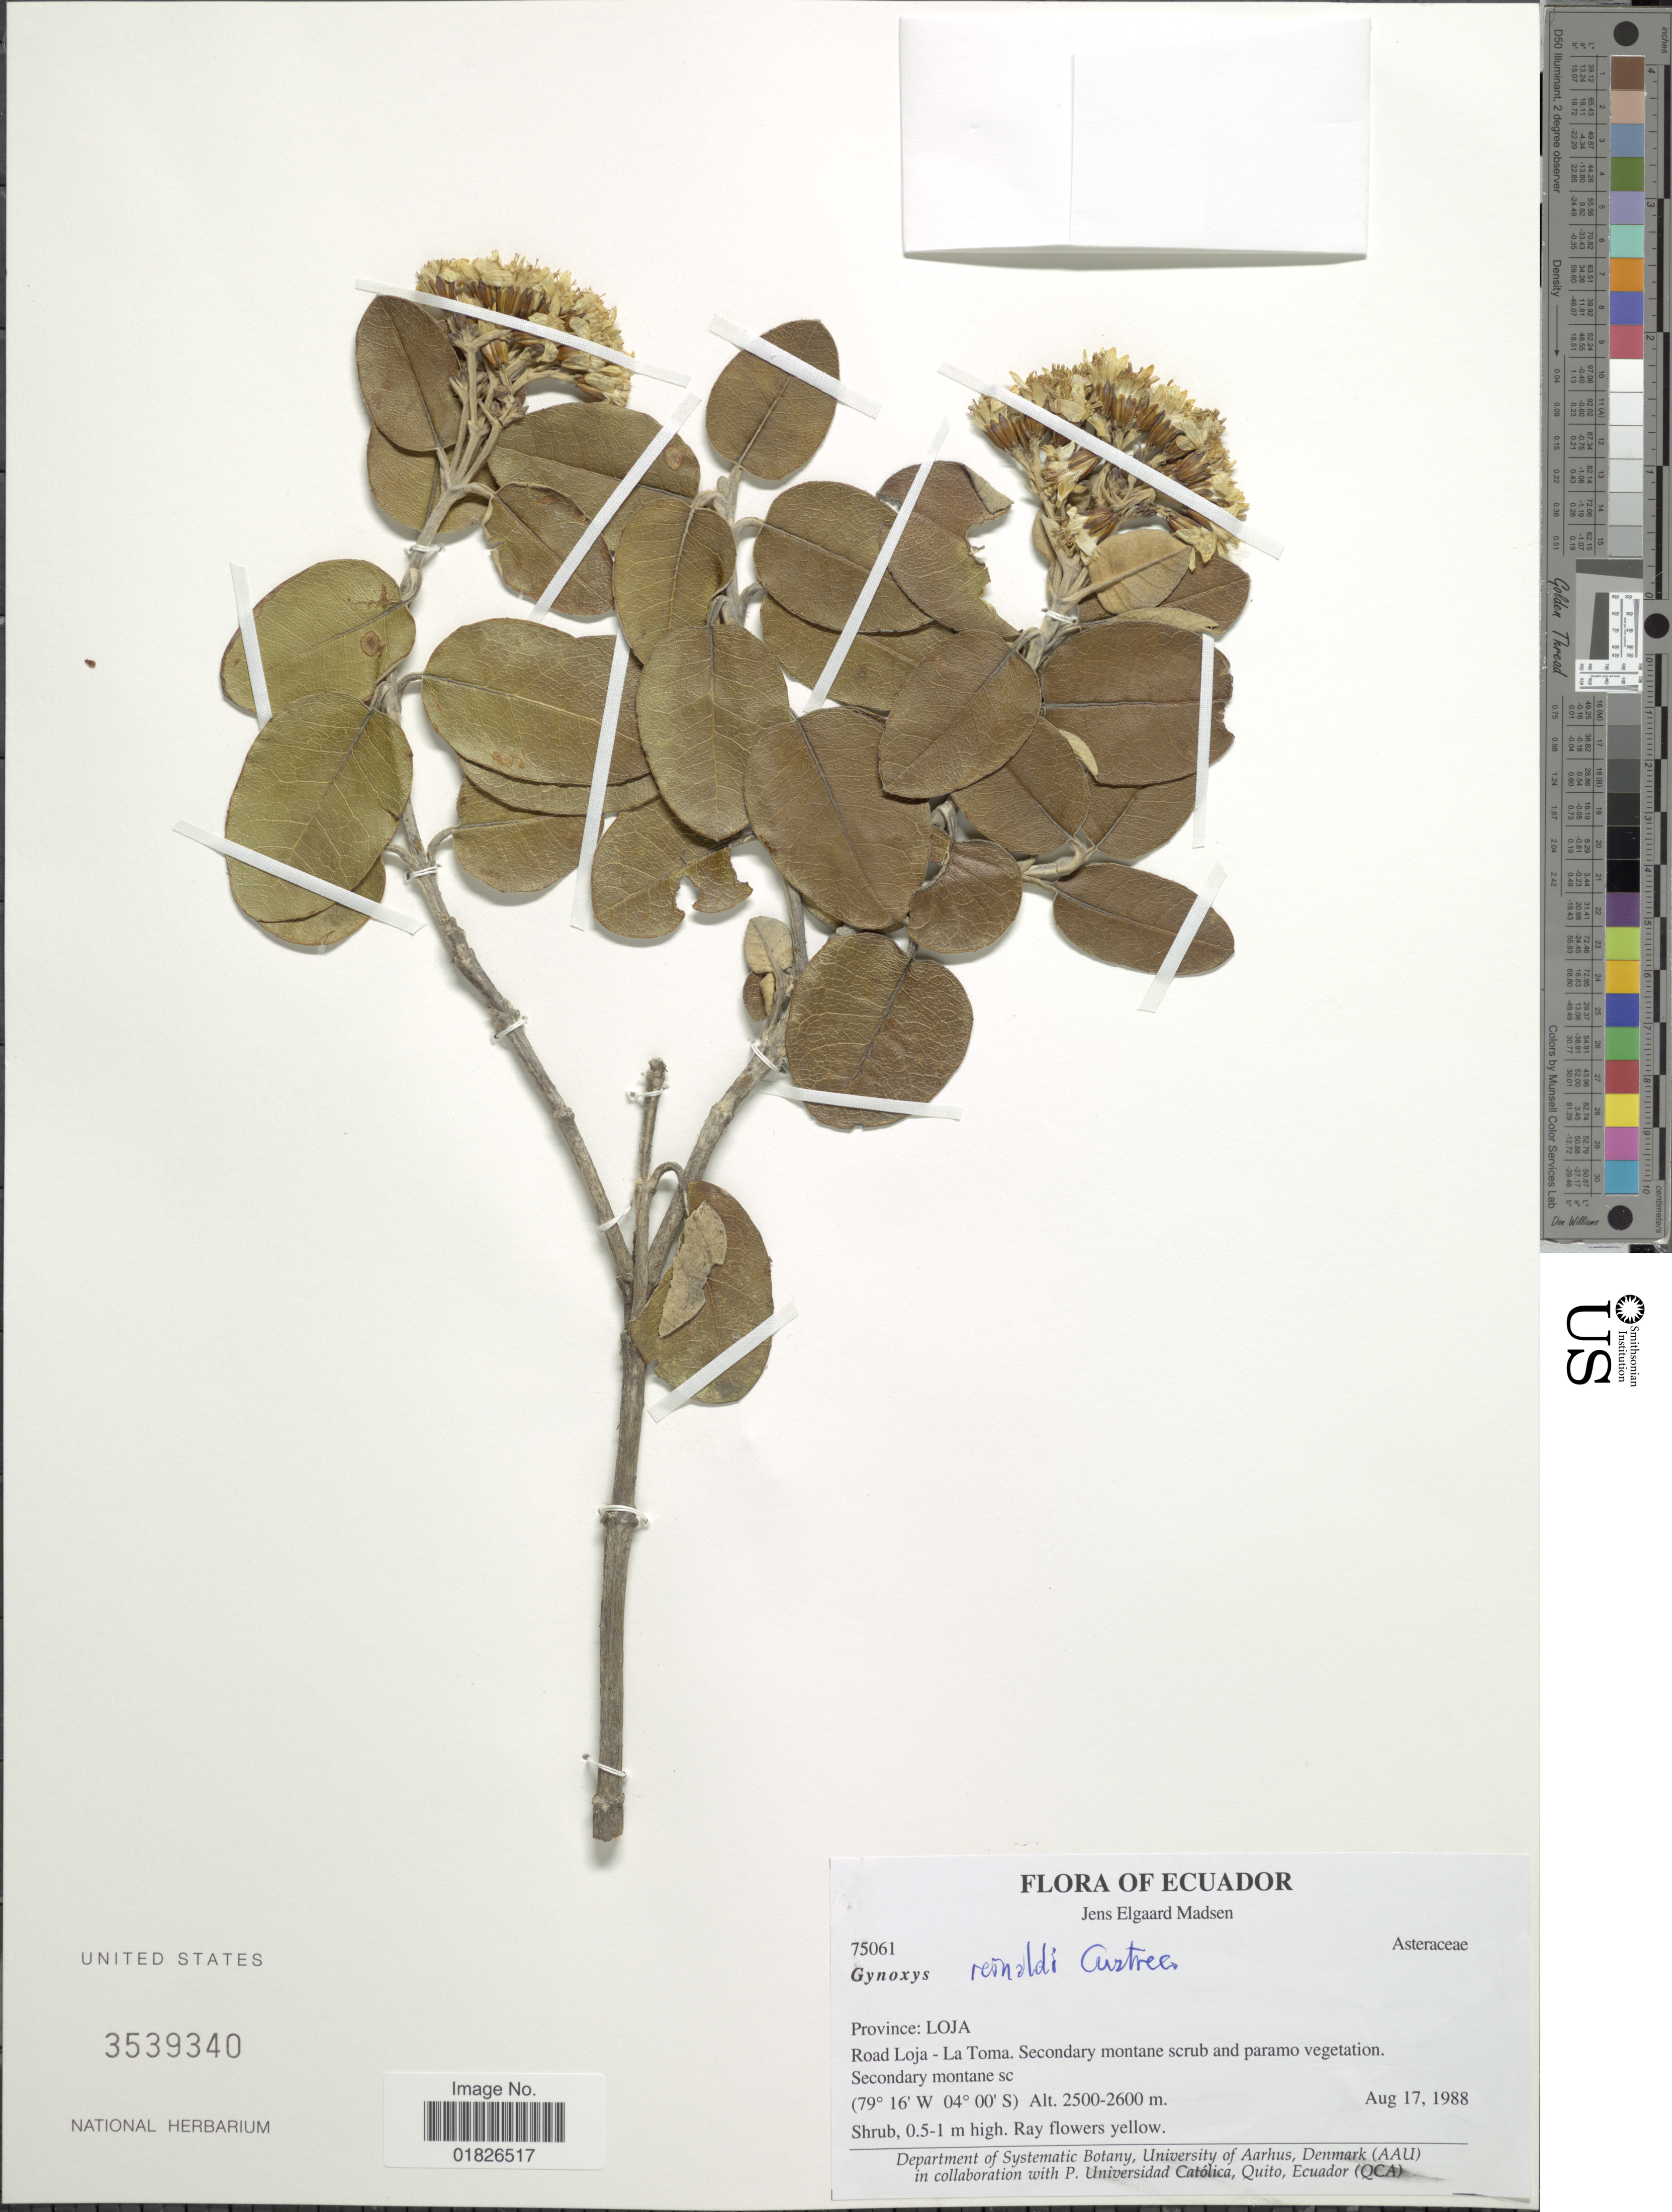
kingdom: Plantae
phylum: Tracheophyta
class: Magnoliopsida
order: Asterales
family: Asteraceae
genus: Gynoxys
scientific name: Gynoxys reinaldi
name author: Cuatrec.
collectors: J. E. Madsen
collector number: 75061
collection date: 1988-08-17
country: Ecuador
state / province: Loja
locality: Road Loja-La Toma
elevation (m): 2500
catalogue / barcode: US 3539340